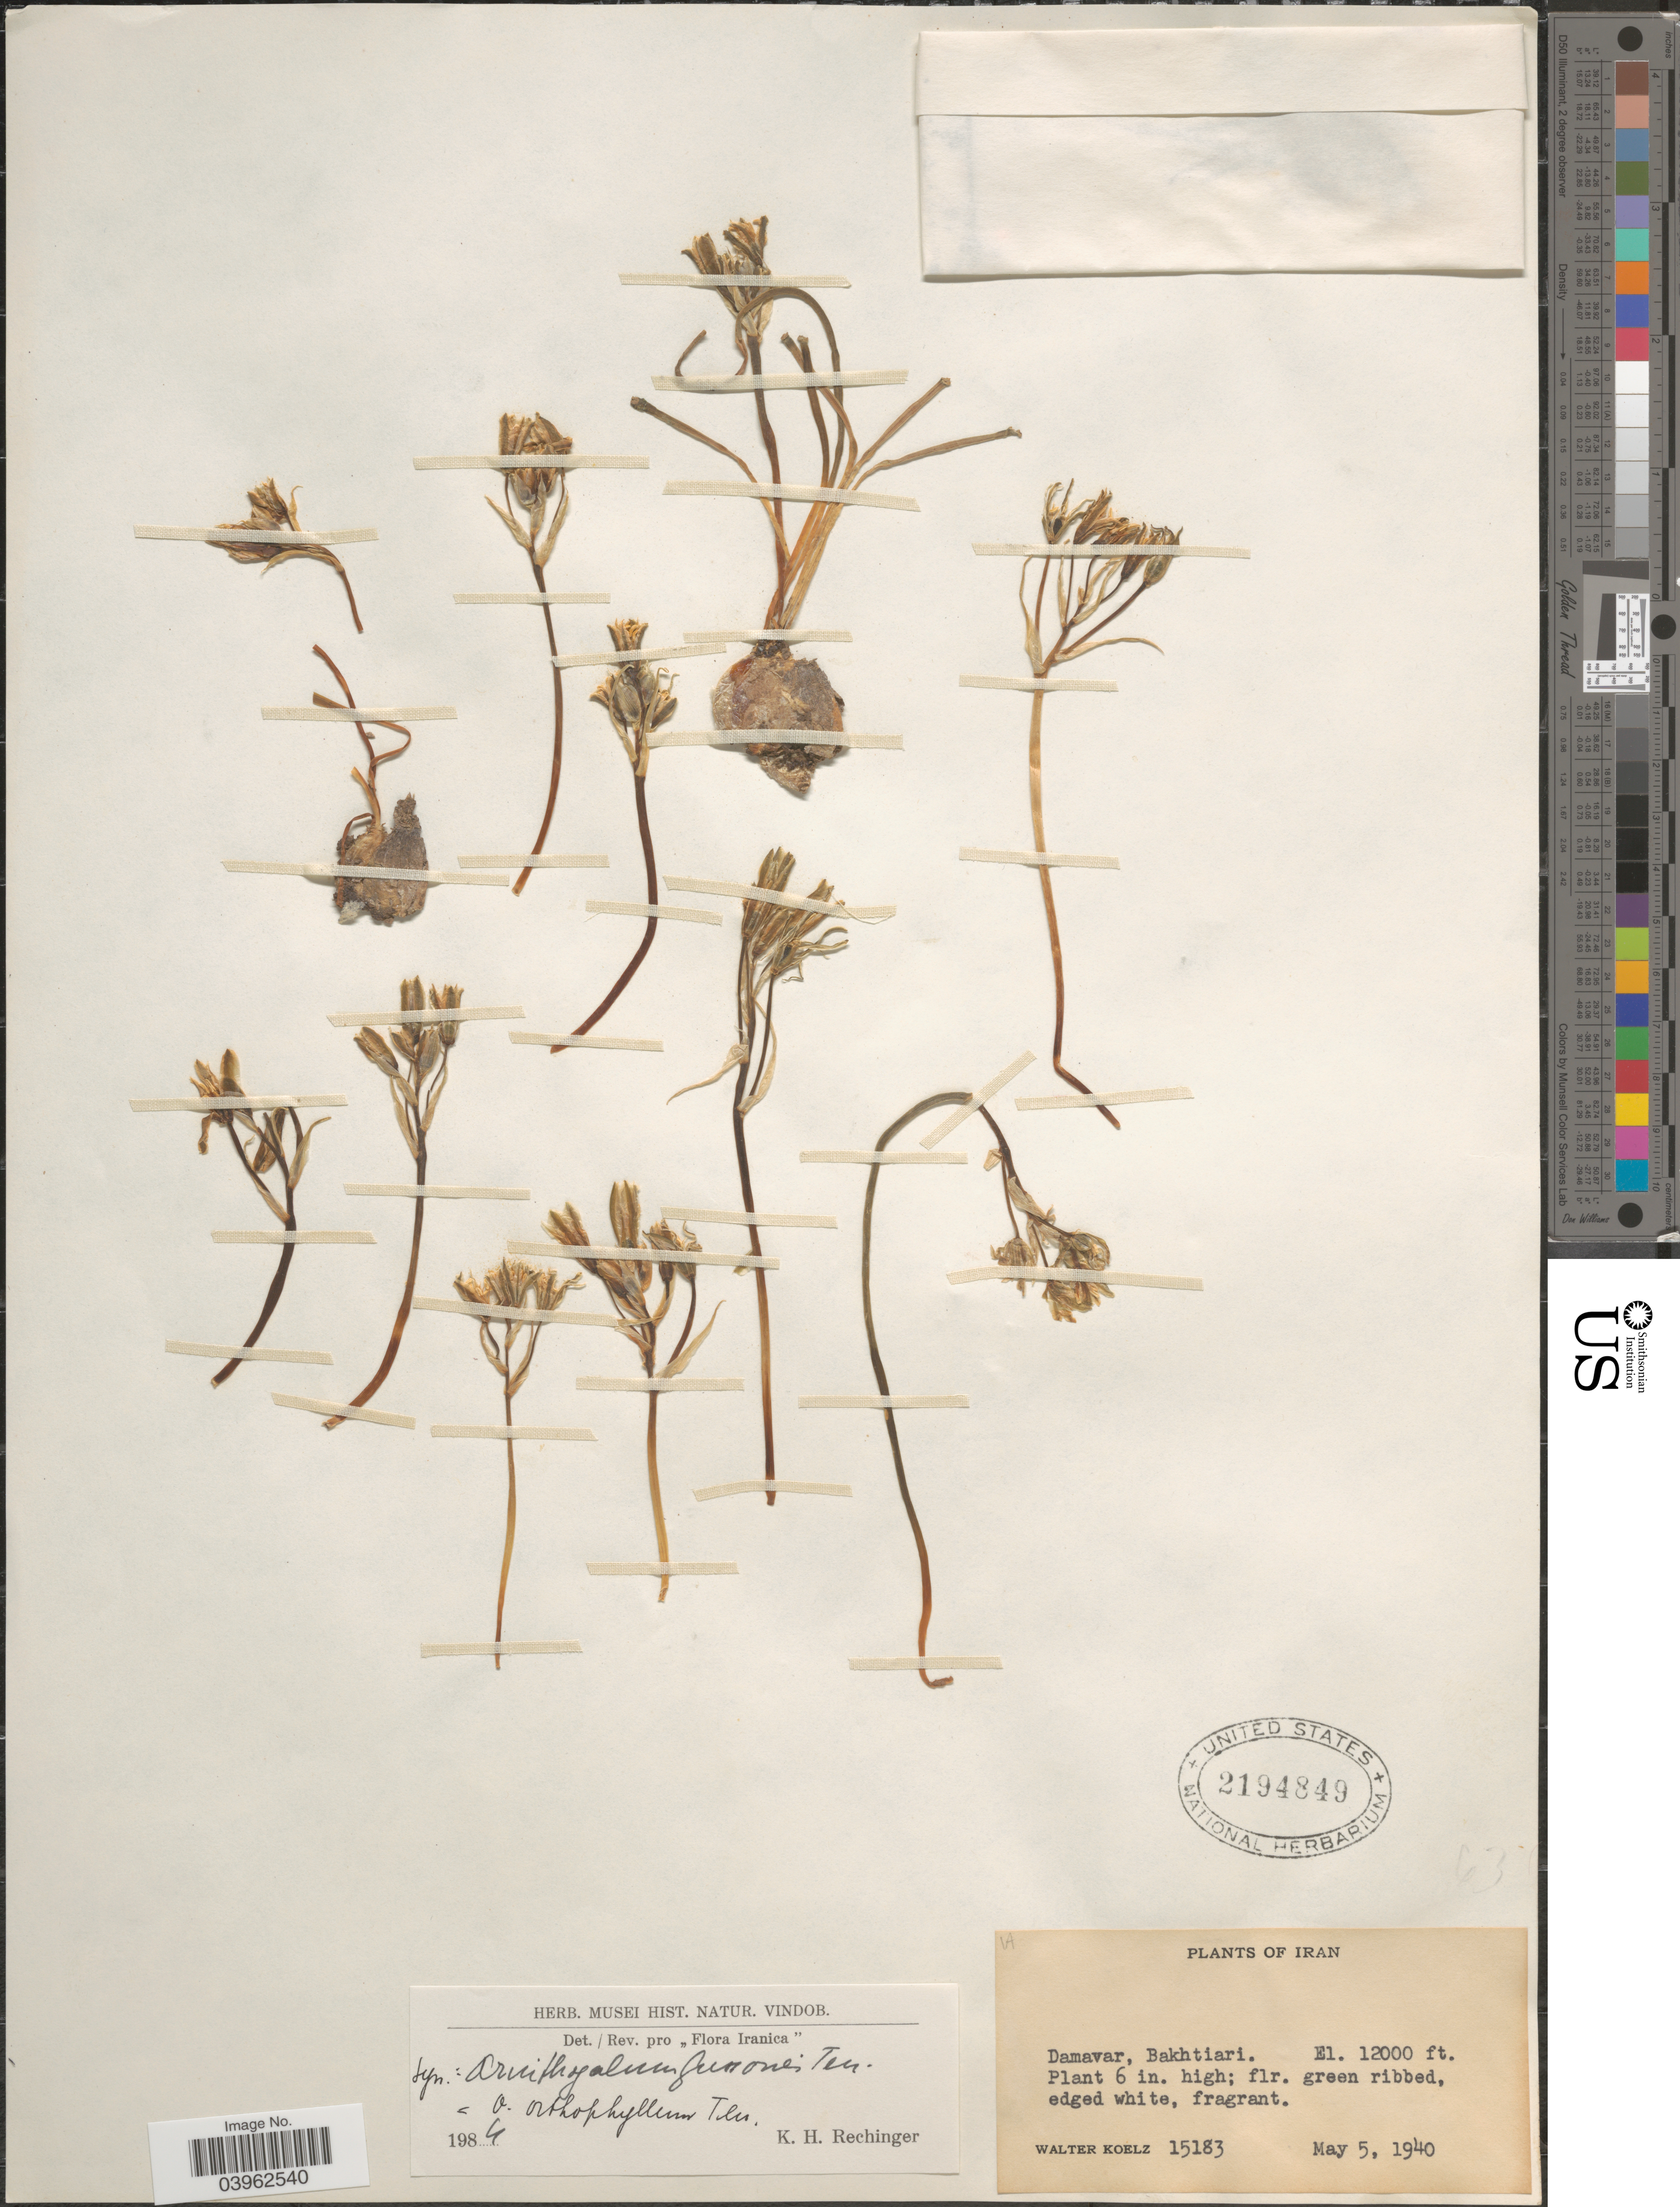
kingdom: Plantae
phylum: Tracheophyta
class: Liliopsida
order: Asparagales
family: Asparagaceae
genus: Ornithogalum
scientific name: Ornithogalum gussonei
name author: Ten.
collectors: W. N. Koelz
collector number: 15183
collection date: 1940-05-05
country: Iran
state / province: Chahar Mahaal and Bakhtiari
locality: Damavar, Bakhtiari.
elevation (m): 3658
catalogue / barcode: US 2194849